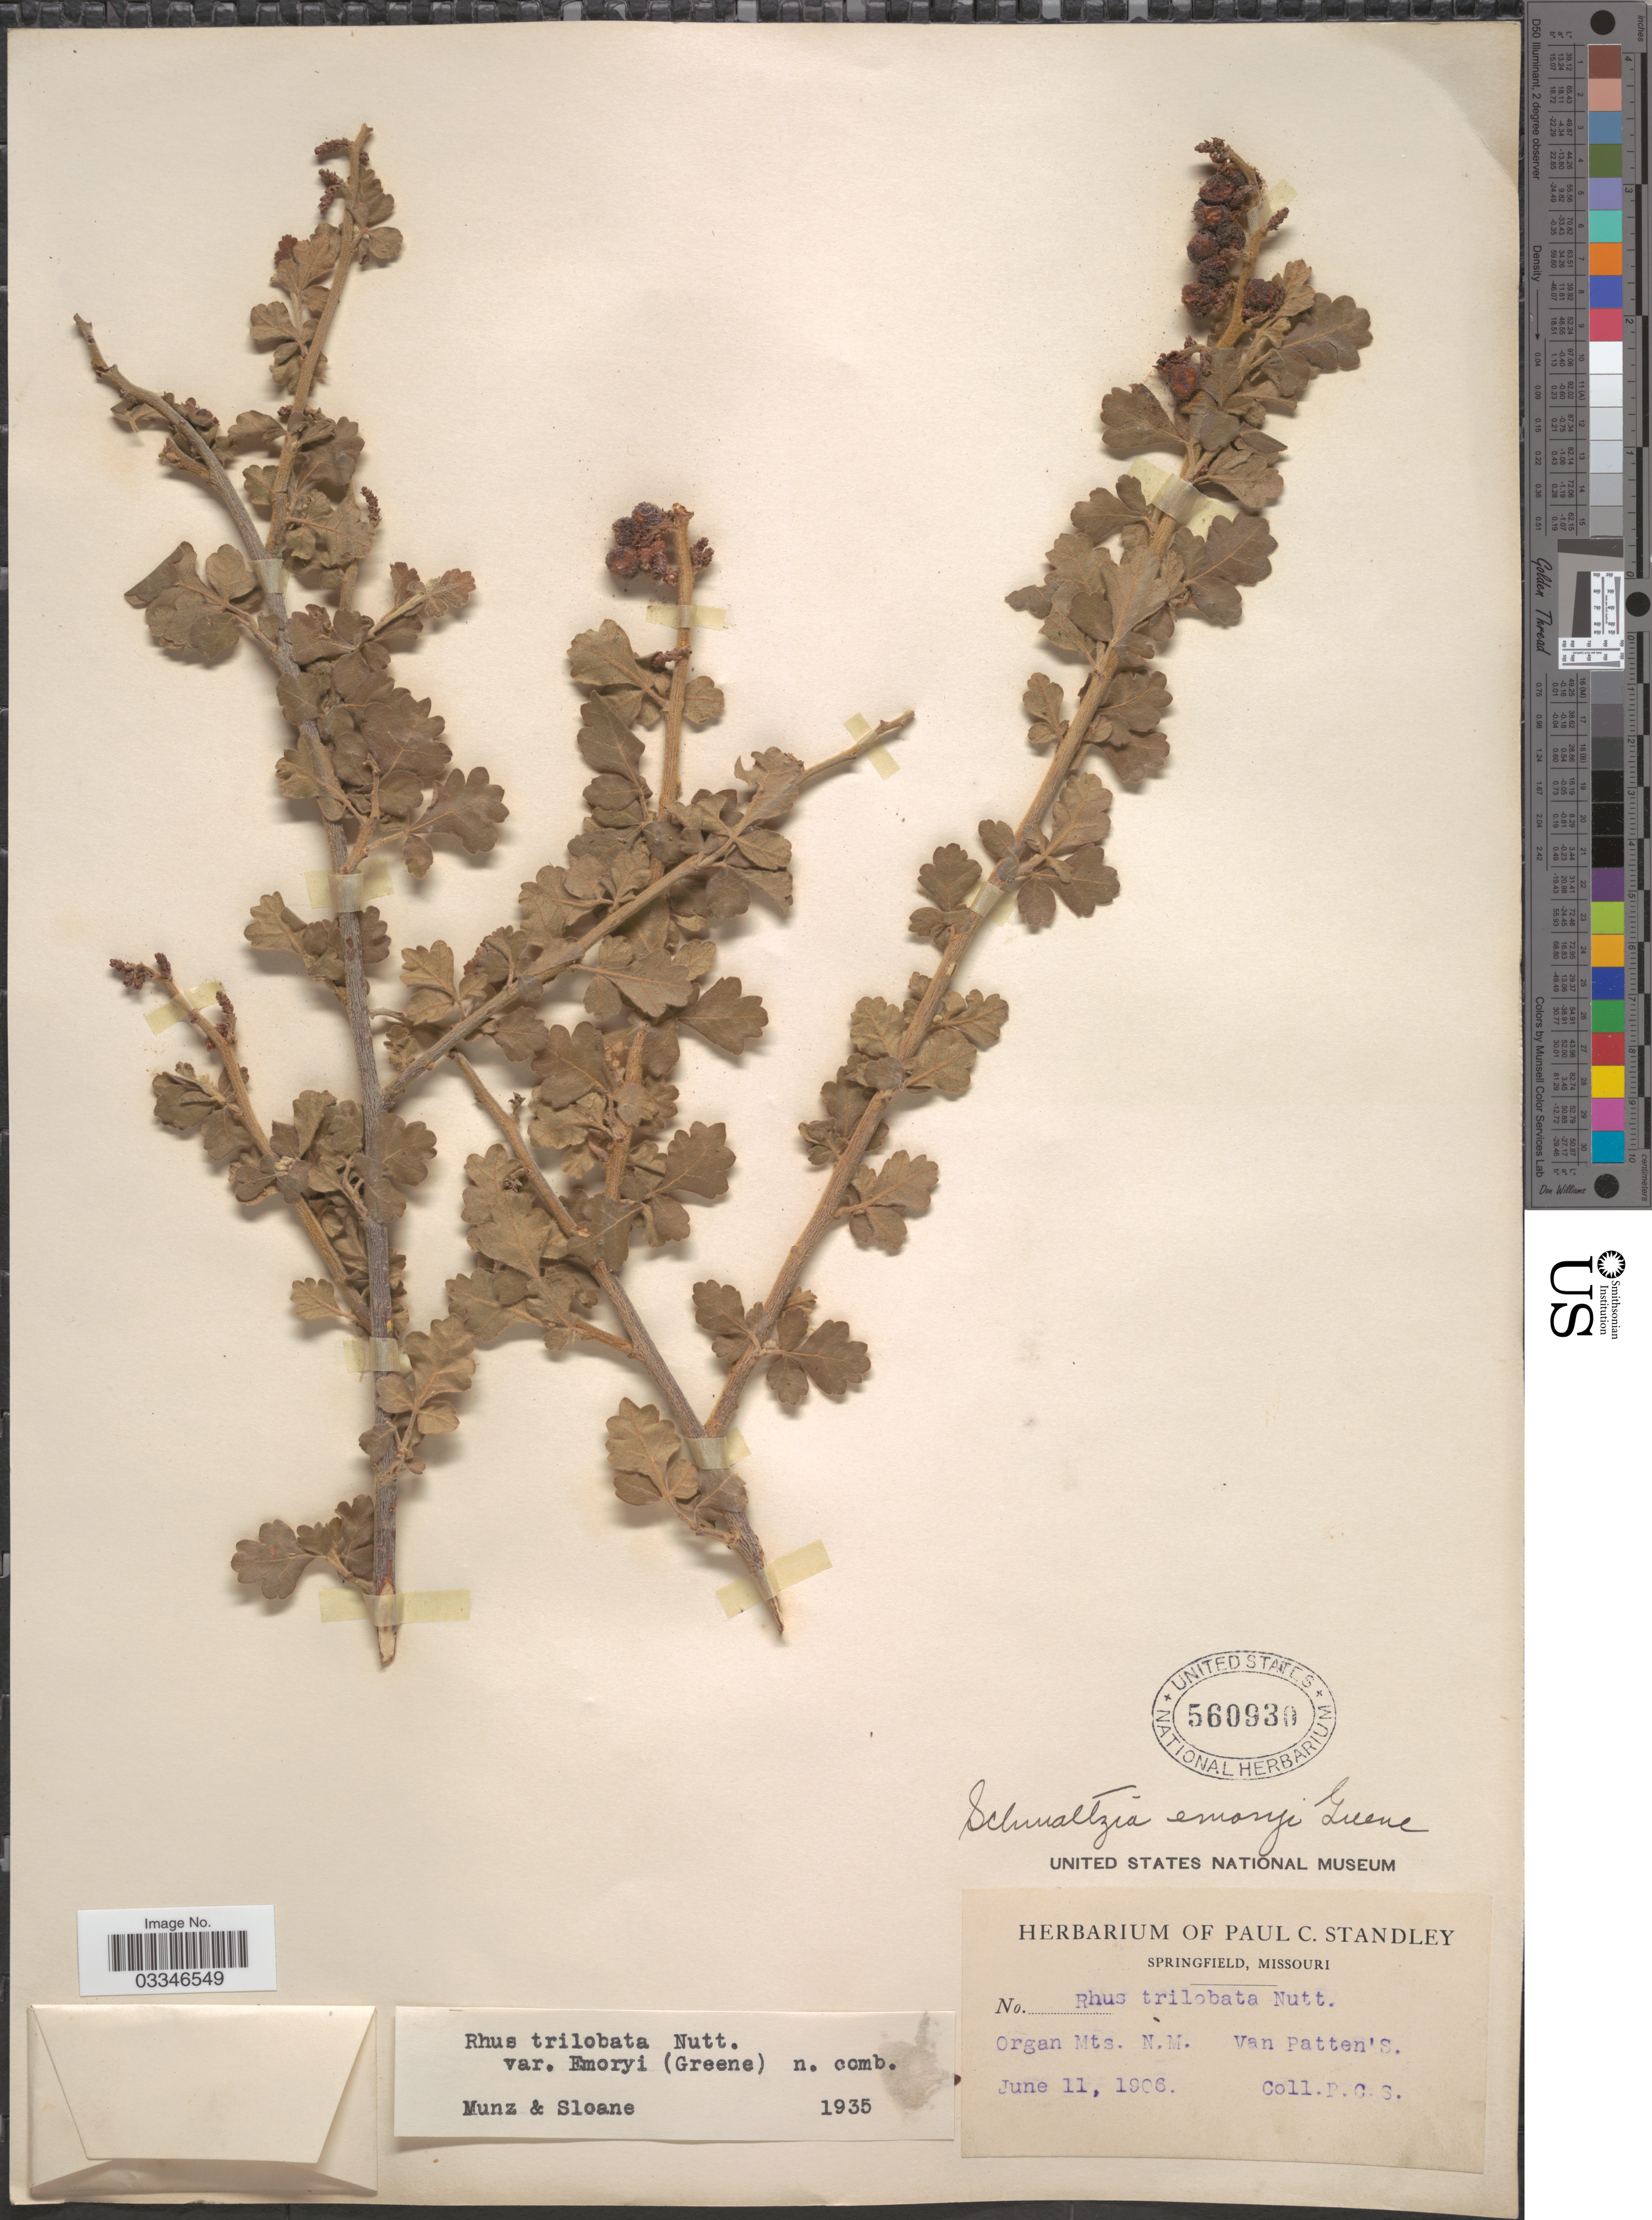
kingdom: Plantae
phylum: Tracheophyta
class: Magnoliopsida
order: Sapindales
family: Anacardiaceae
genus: Rhus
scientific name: Rhus trilobata var. pilosissima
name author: Engl.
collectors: P. C. Standley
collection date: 1906-06-11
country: United States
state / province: New Mexico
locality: Organ Mts., Van Patten's.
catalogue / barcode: US 560930